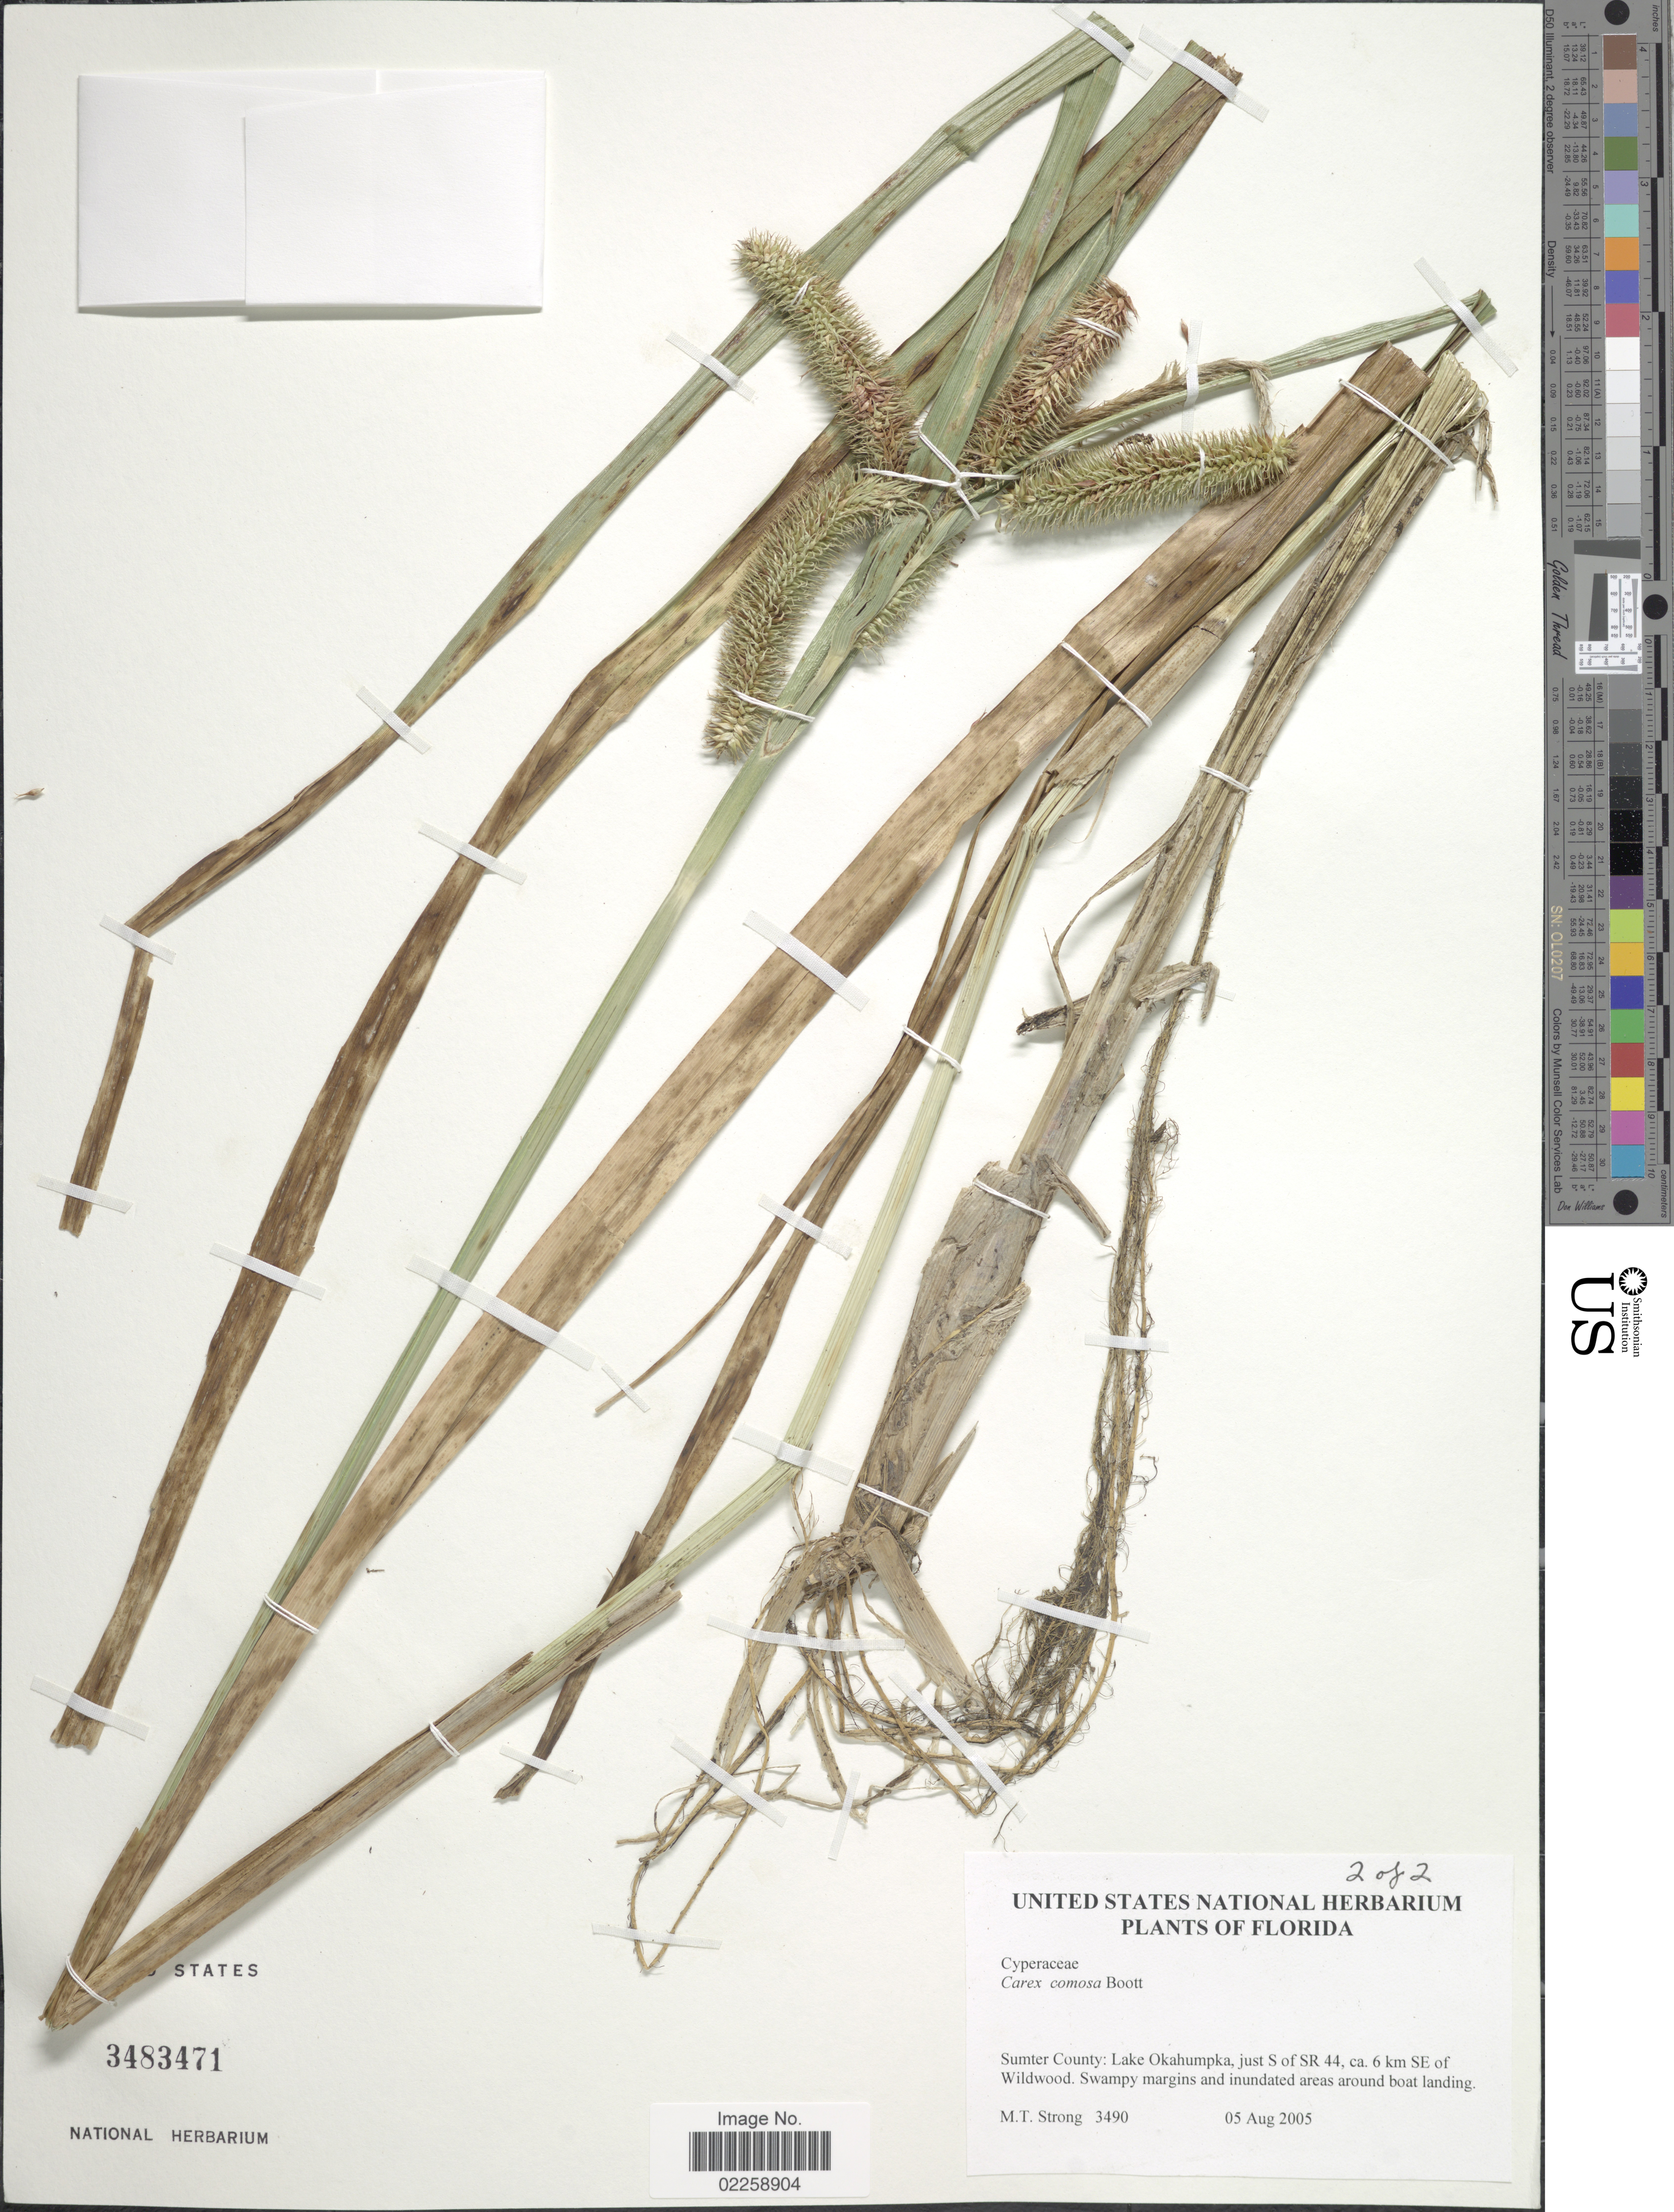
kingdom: Plantae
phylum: Tracheophyta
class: Liliopsida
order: Poales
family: Cyperaceae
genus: Carex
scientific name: Carex comosa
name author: Boott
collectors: M. T. Strong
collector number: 3490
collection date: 2005-08-05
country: United States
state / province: Florida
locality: Sumter County: Lake Okahumpka, just S of SR 44, ca. 6 km SE of Wildwood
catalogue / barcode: US 3483471